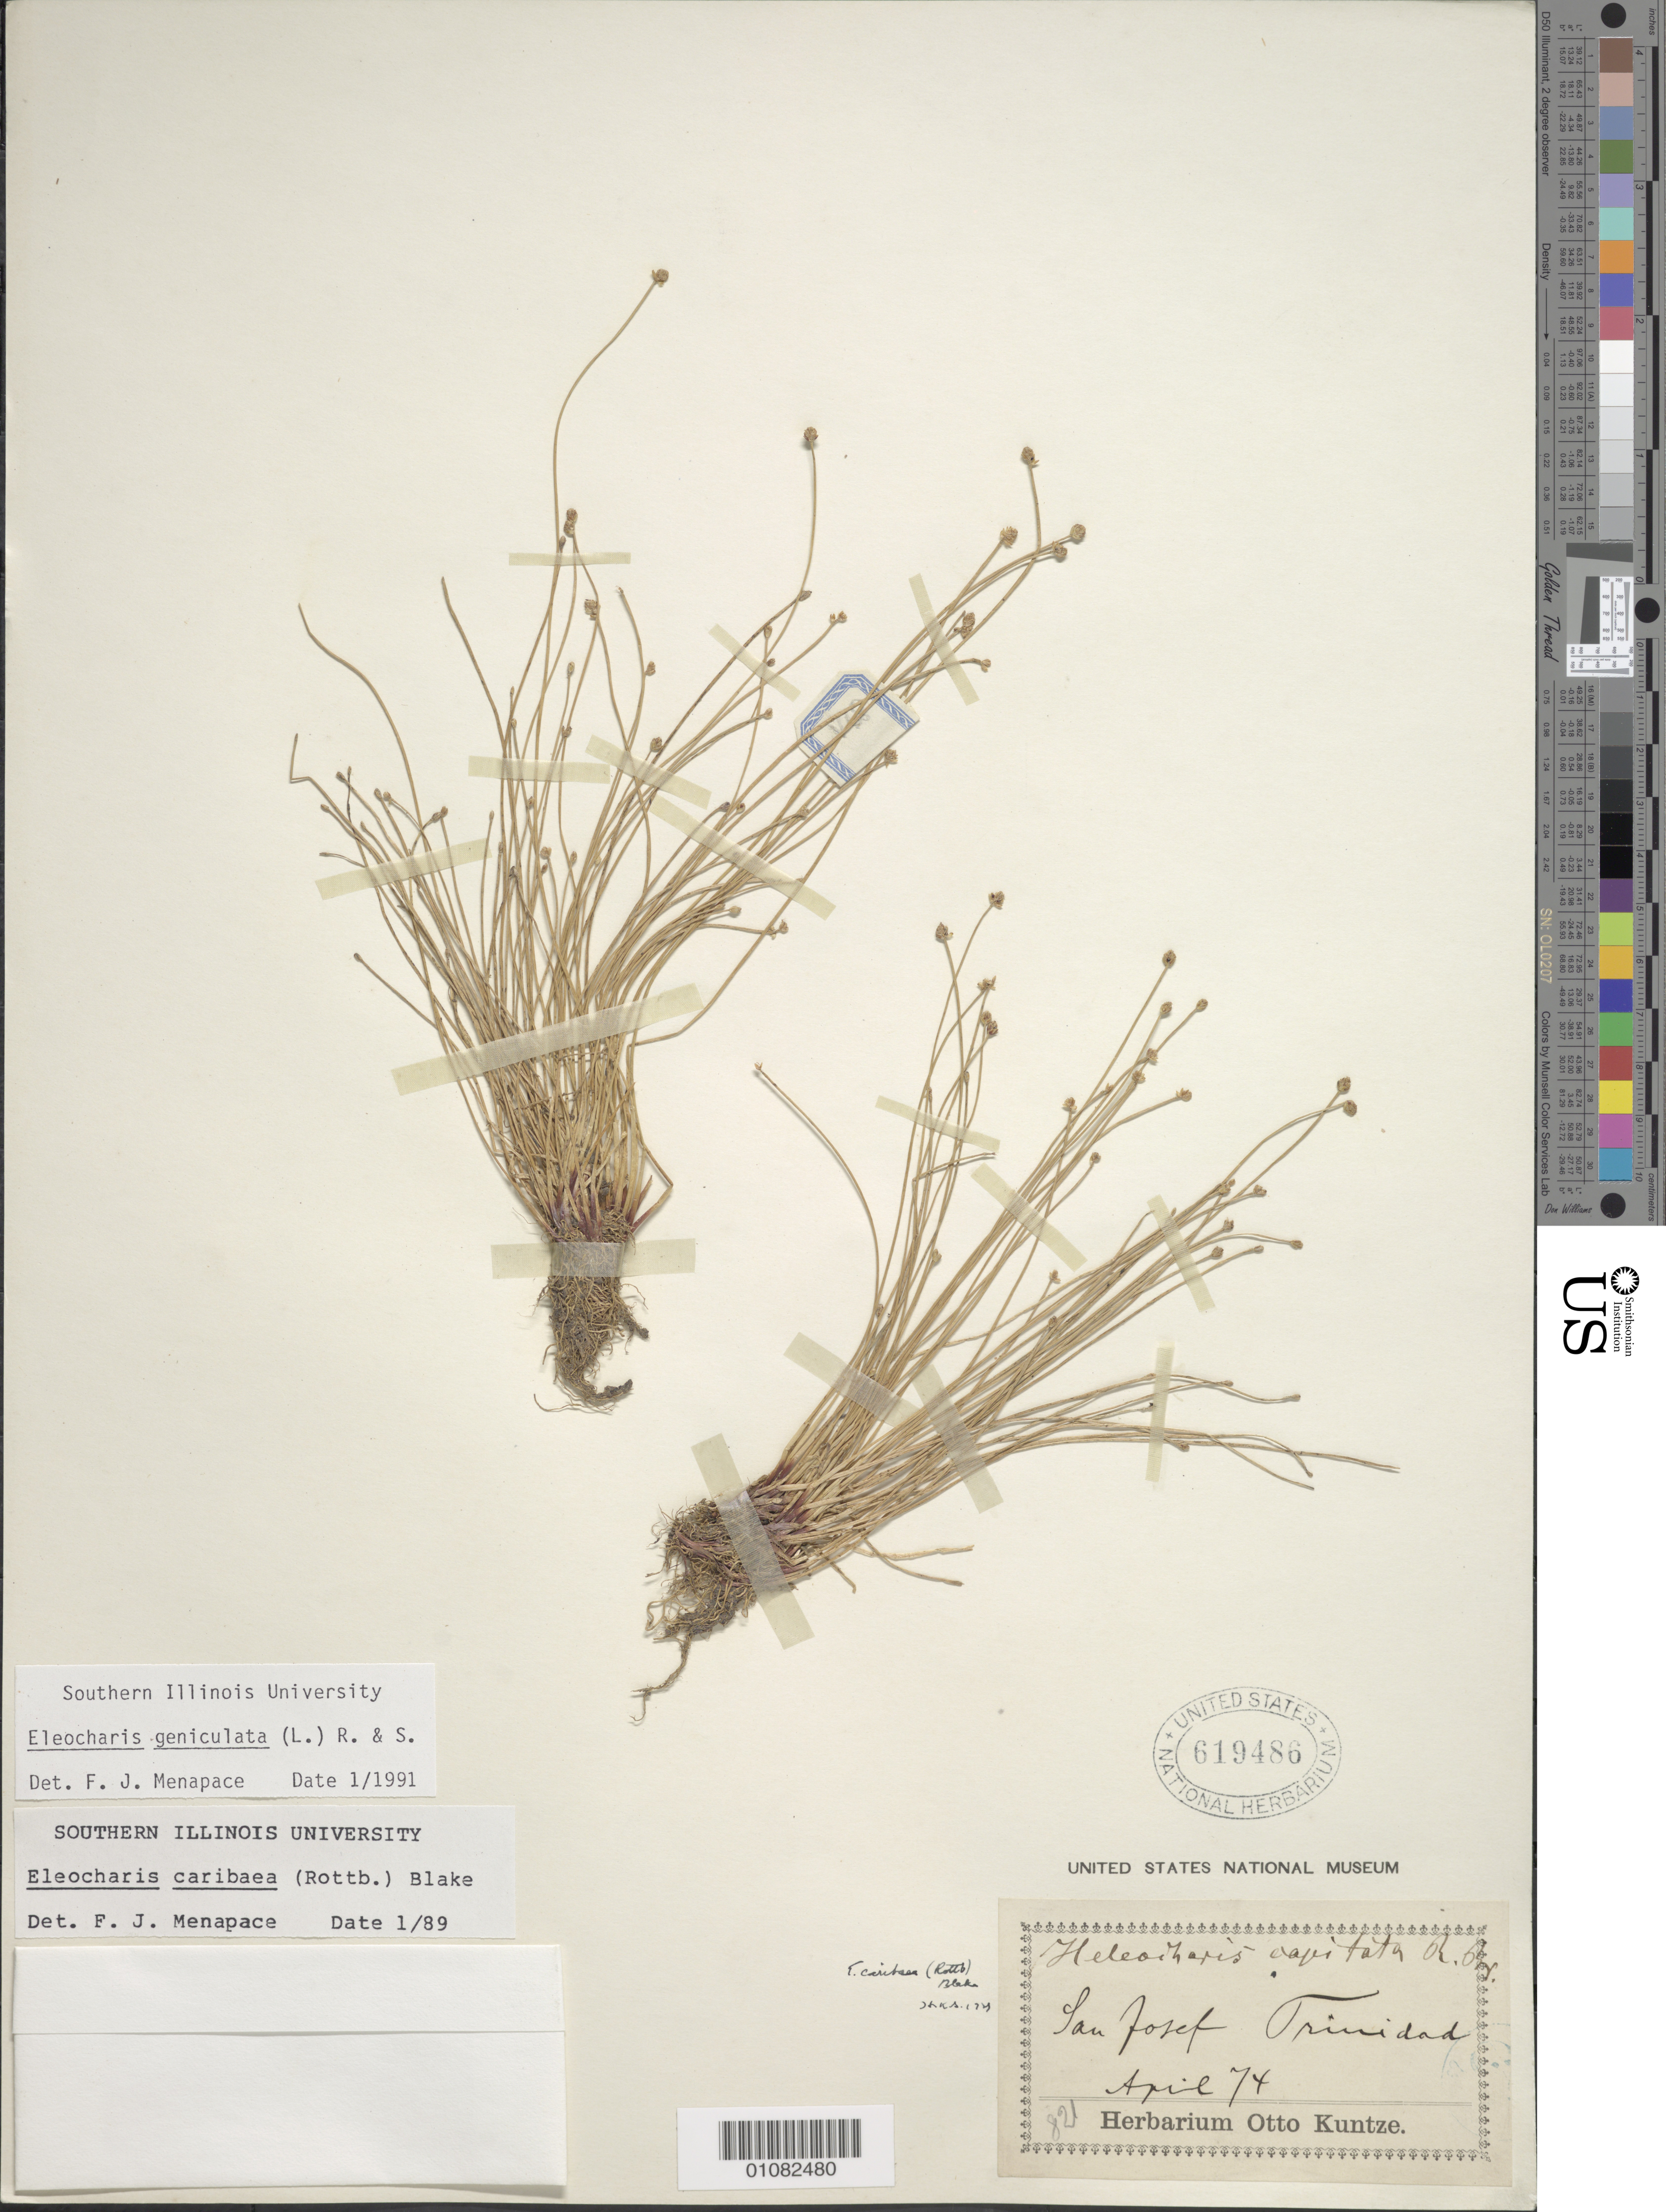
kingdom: Plantae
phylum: Tracheophyta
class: Liliopsida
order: Poales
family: Cyperaceae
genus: Eleocharis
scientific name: Eleocharis geniculata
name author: (L.) Roem. & Schult.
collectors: C.E.O. Kuntze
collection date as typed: Apr 1874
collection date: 1874-04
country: Trinidad and Tobago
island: Trinidad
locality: San Josef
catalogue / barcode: US 619486